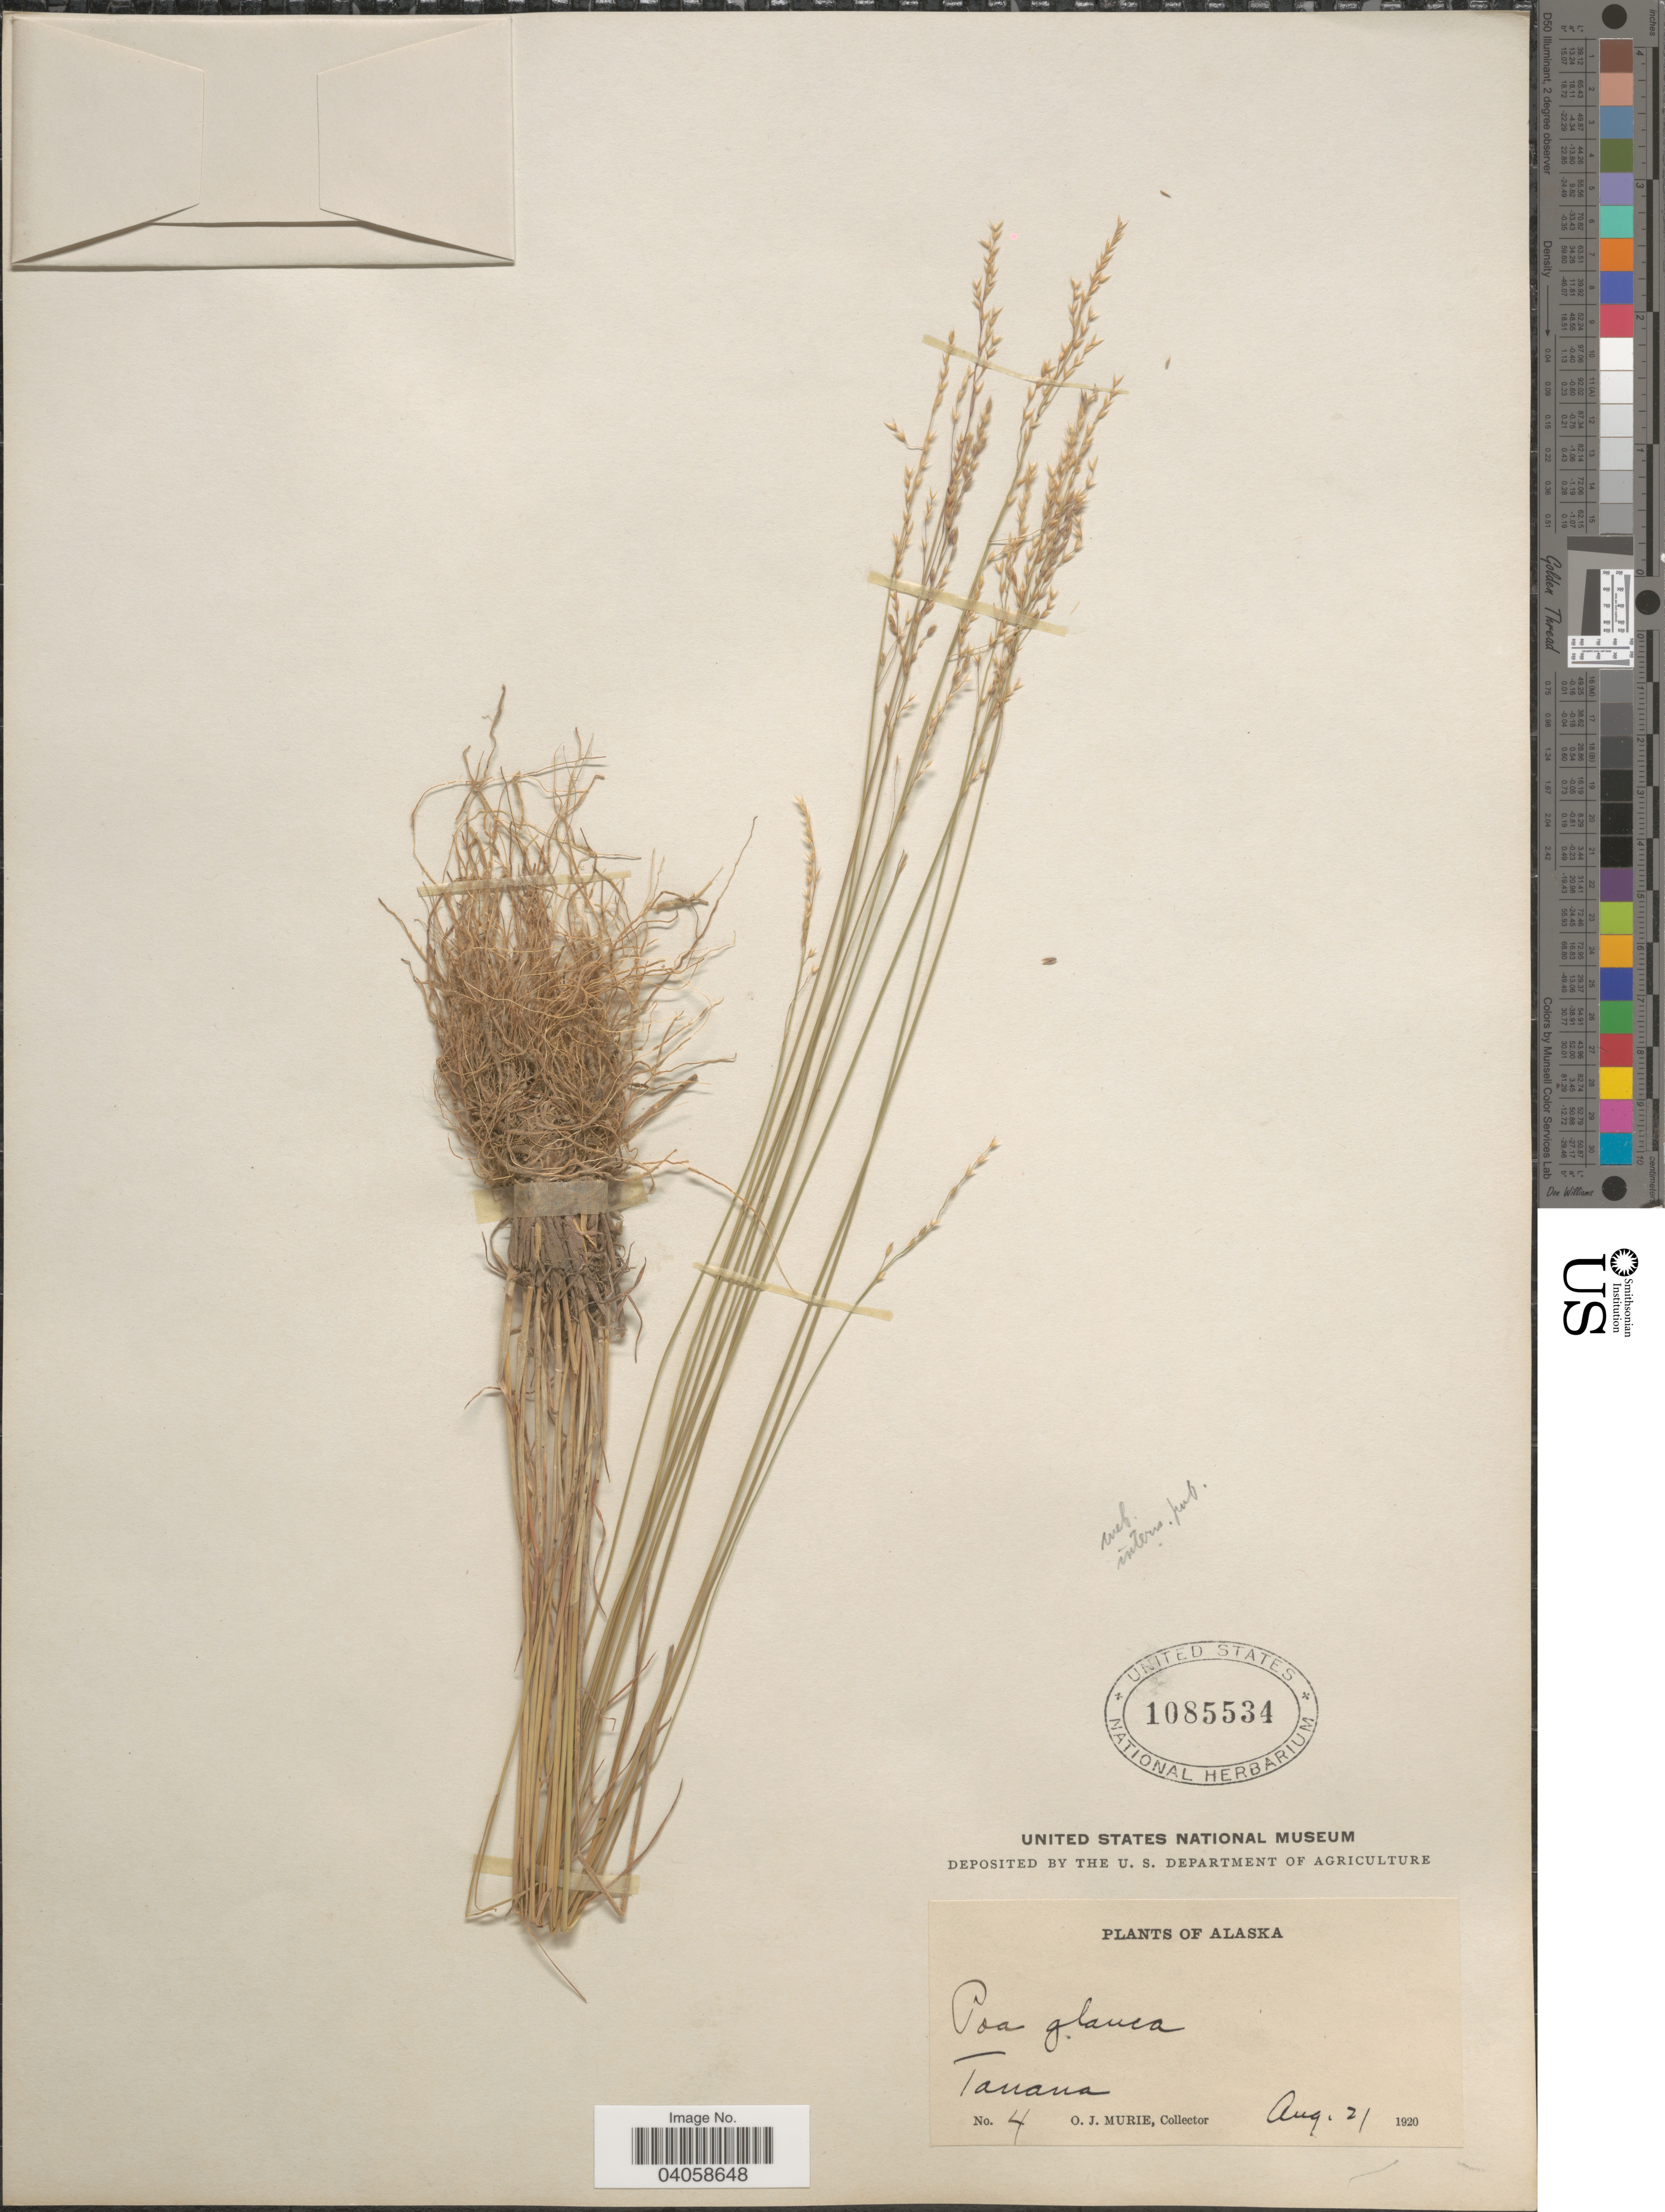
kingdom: Plantae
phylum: Tracheophyta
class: Liliopsida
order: Poales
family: Poaceae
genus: Poa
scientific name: Poa glauca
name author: Vahl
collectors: O. Murie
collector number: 4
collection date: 1920-08-21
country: United States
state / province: Alaska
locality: Tanana.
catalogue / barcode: US 1085534